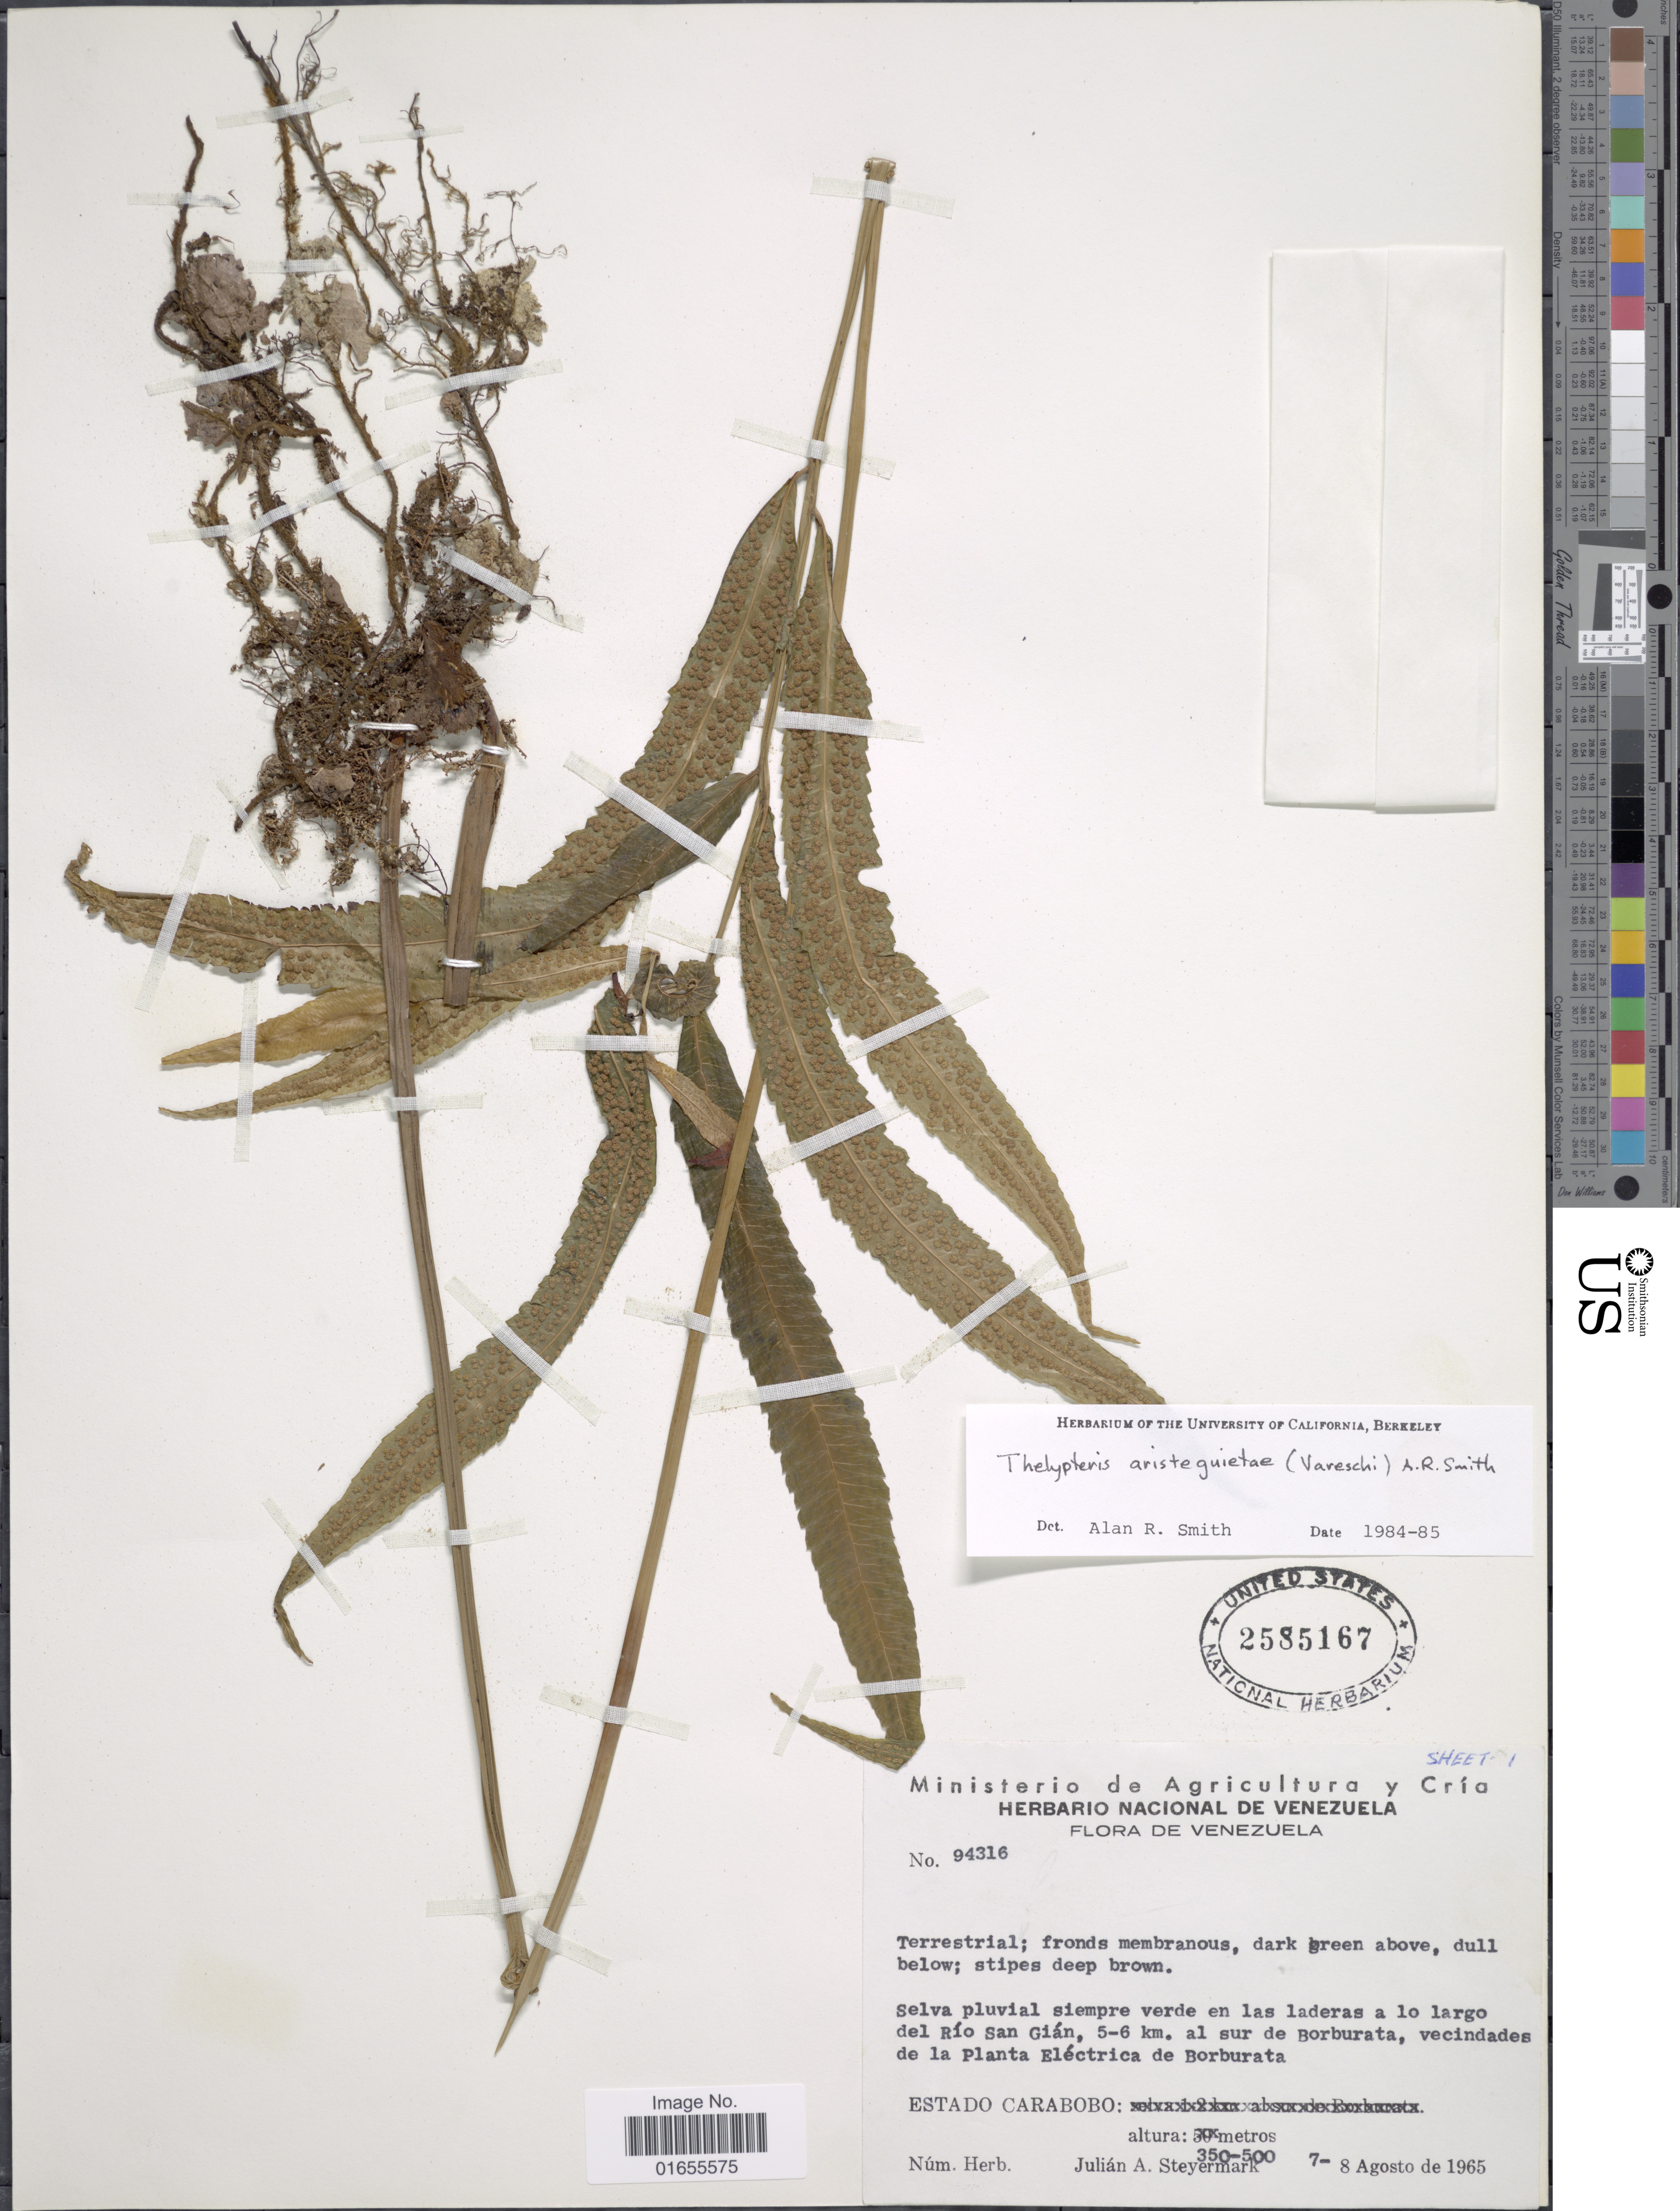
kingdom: Plantae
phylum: Tracheophyta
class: Polypodiopsida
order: Polypodiales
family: Thelypteridaceae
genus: Goniopteris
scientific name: Goniopteris straminea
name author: (Baker) Ching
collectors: J. Steyermark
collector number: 94316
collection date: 1965-08-07/1965-08-08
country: Venezuela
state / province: Carabobo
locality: Selva pluvial siempre verde en las laders a lo largo del Rio San Gian, 5 - 6 km. al sur de Borburata, vecindades de la Planta Electrica de Borburata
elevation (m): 350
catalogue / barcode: US 2585167